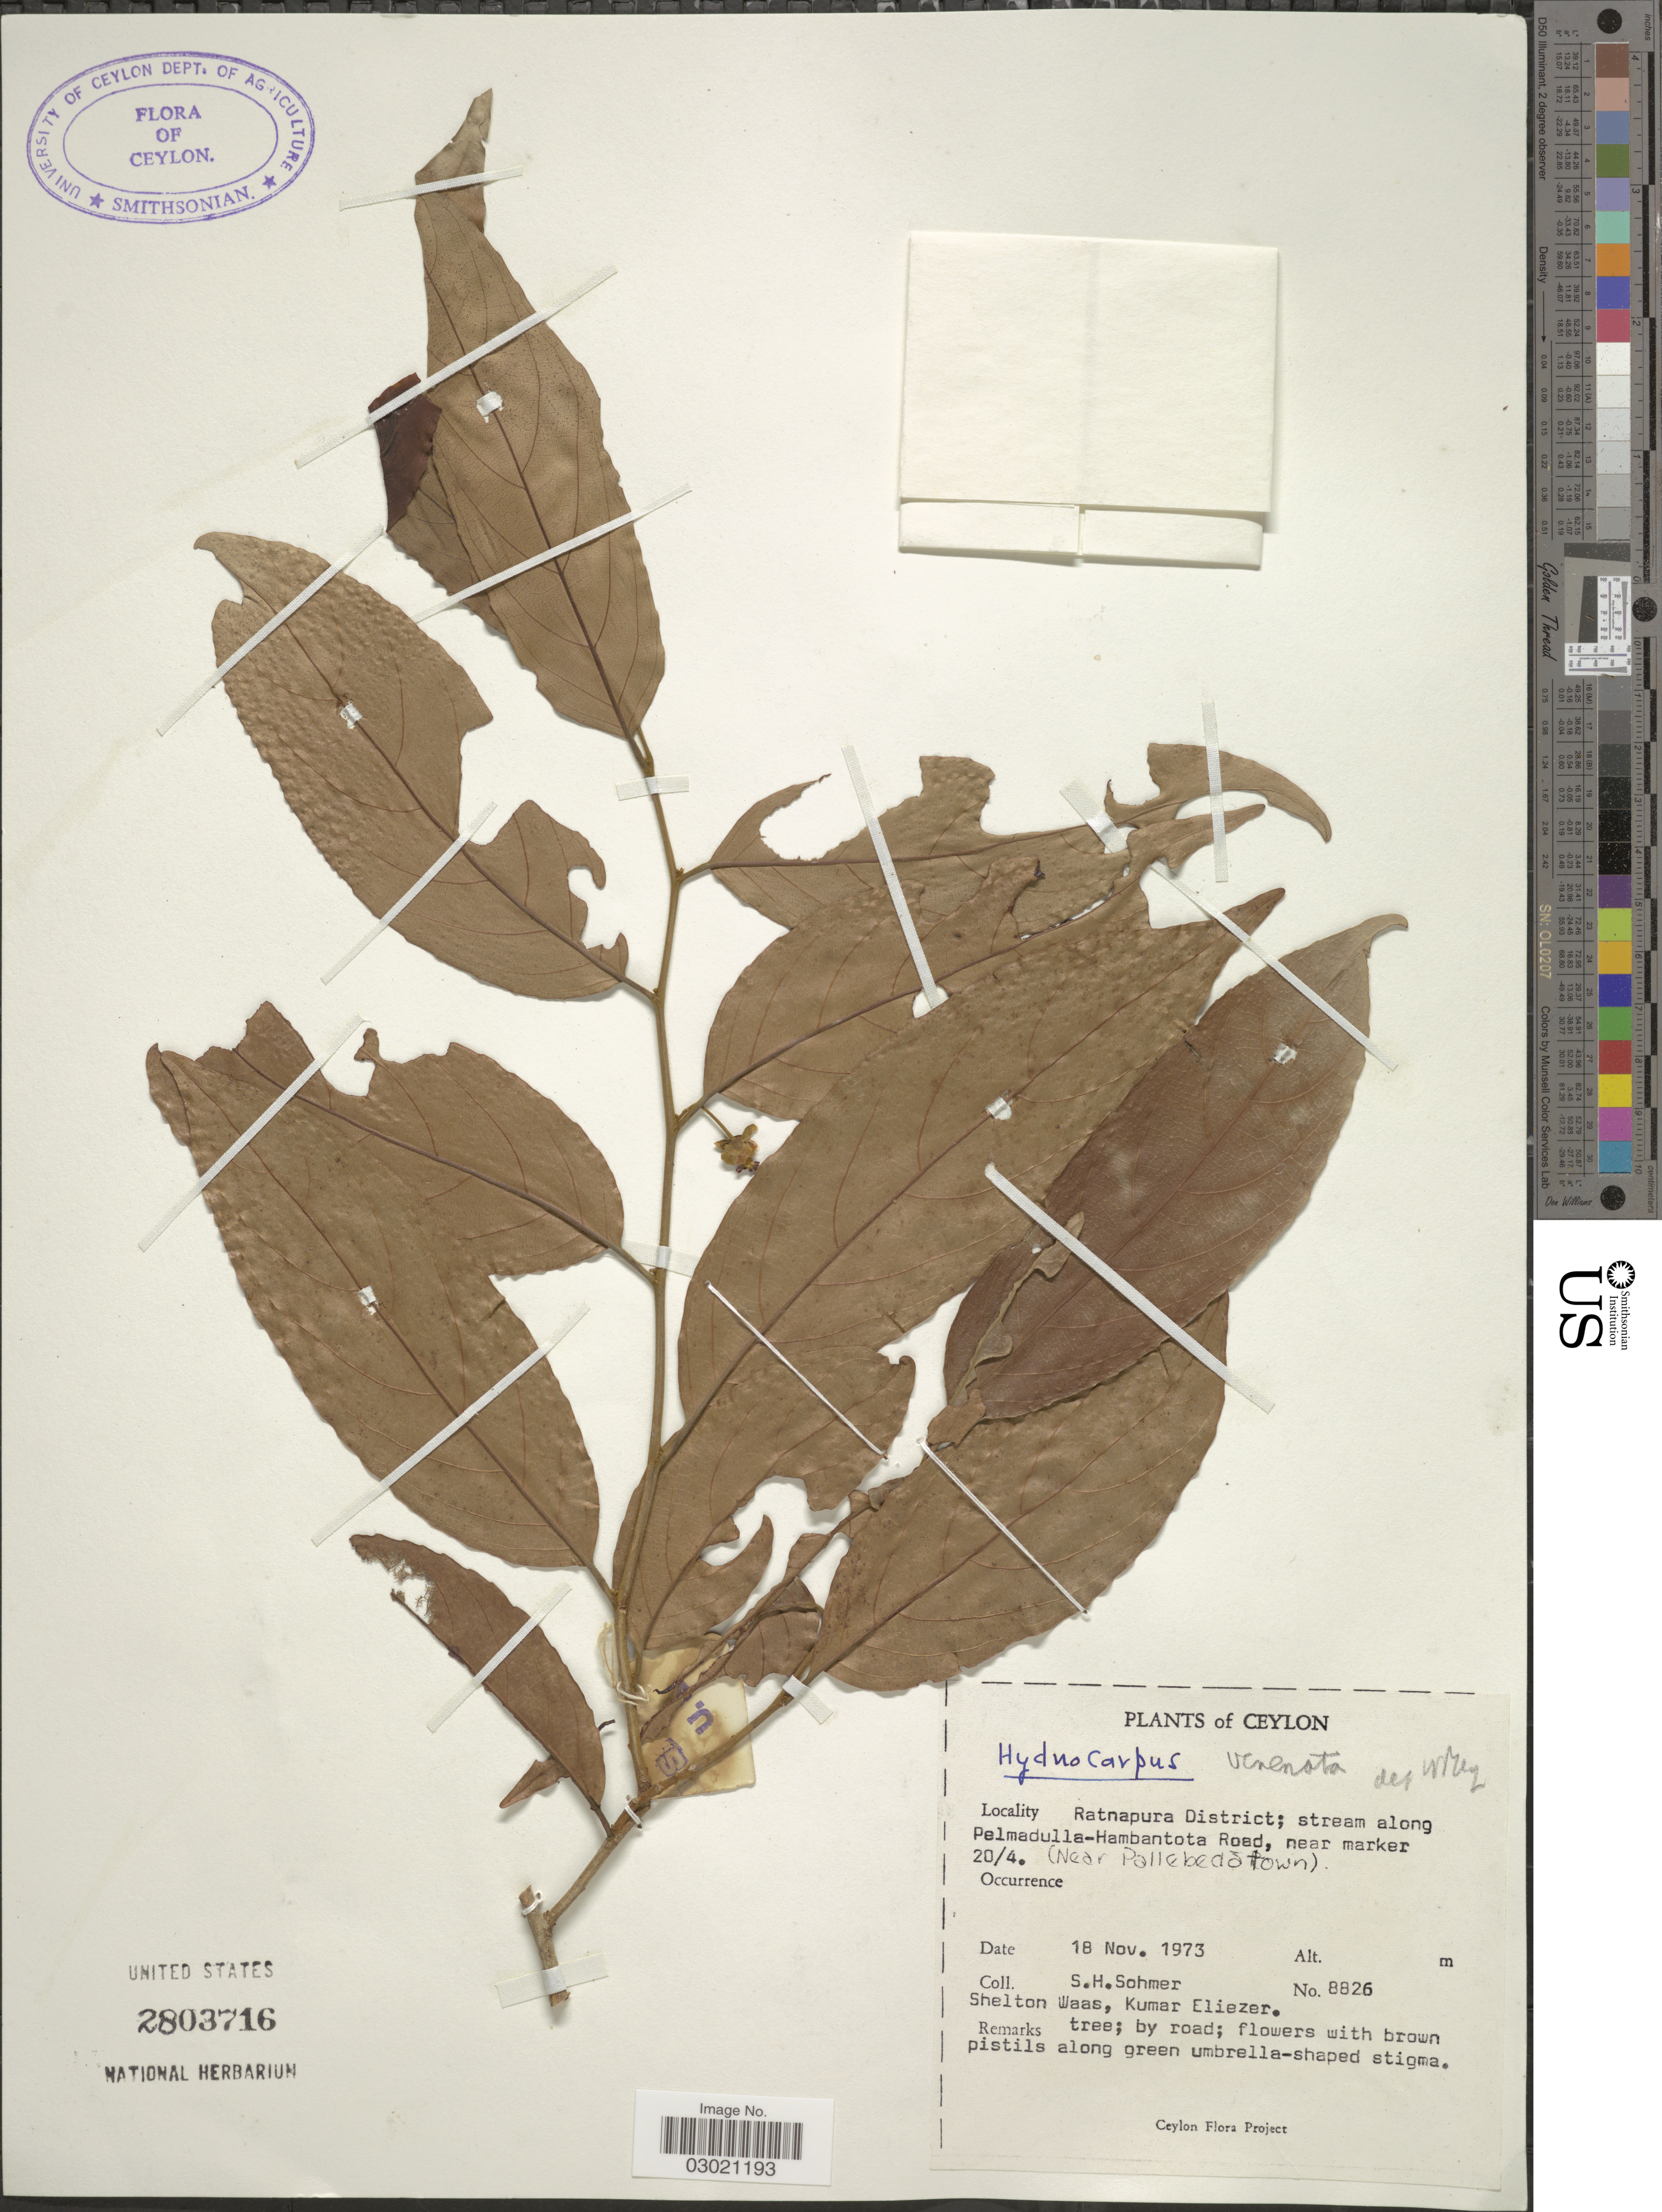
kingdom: Plantae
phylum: Tracheophyta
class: Magnoliopsida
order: Malpighiales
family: Achariaceae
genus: Hydnocarpus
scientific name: Hydnocarpus venenatus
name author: Gaertn.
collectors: S. H. Sohmer, S. Waas & K. Eliezer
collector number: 8826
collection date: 1973-11-18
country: Sri Lanka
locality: Ceylon, Ratnapura District; stream along Pelmadulla-Hambantota Road, near marker 20/4. (Near Pallebedatown).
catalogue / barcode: US 2803716